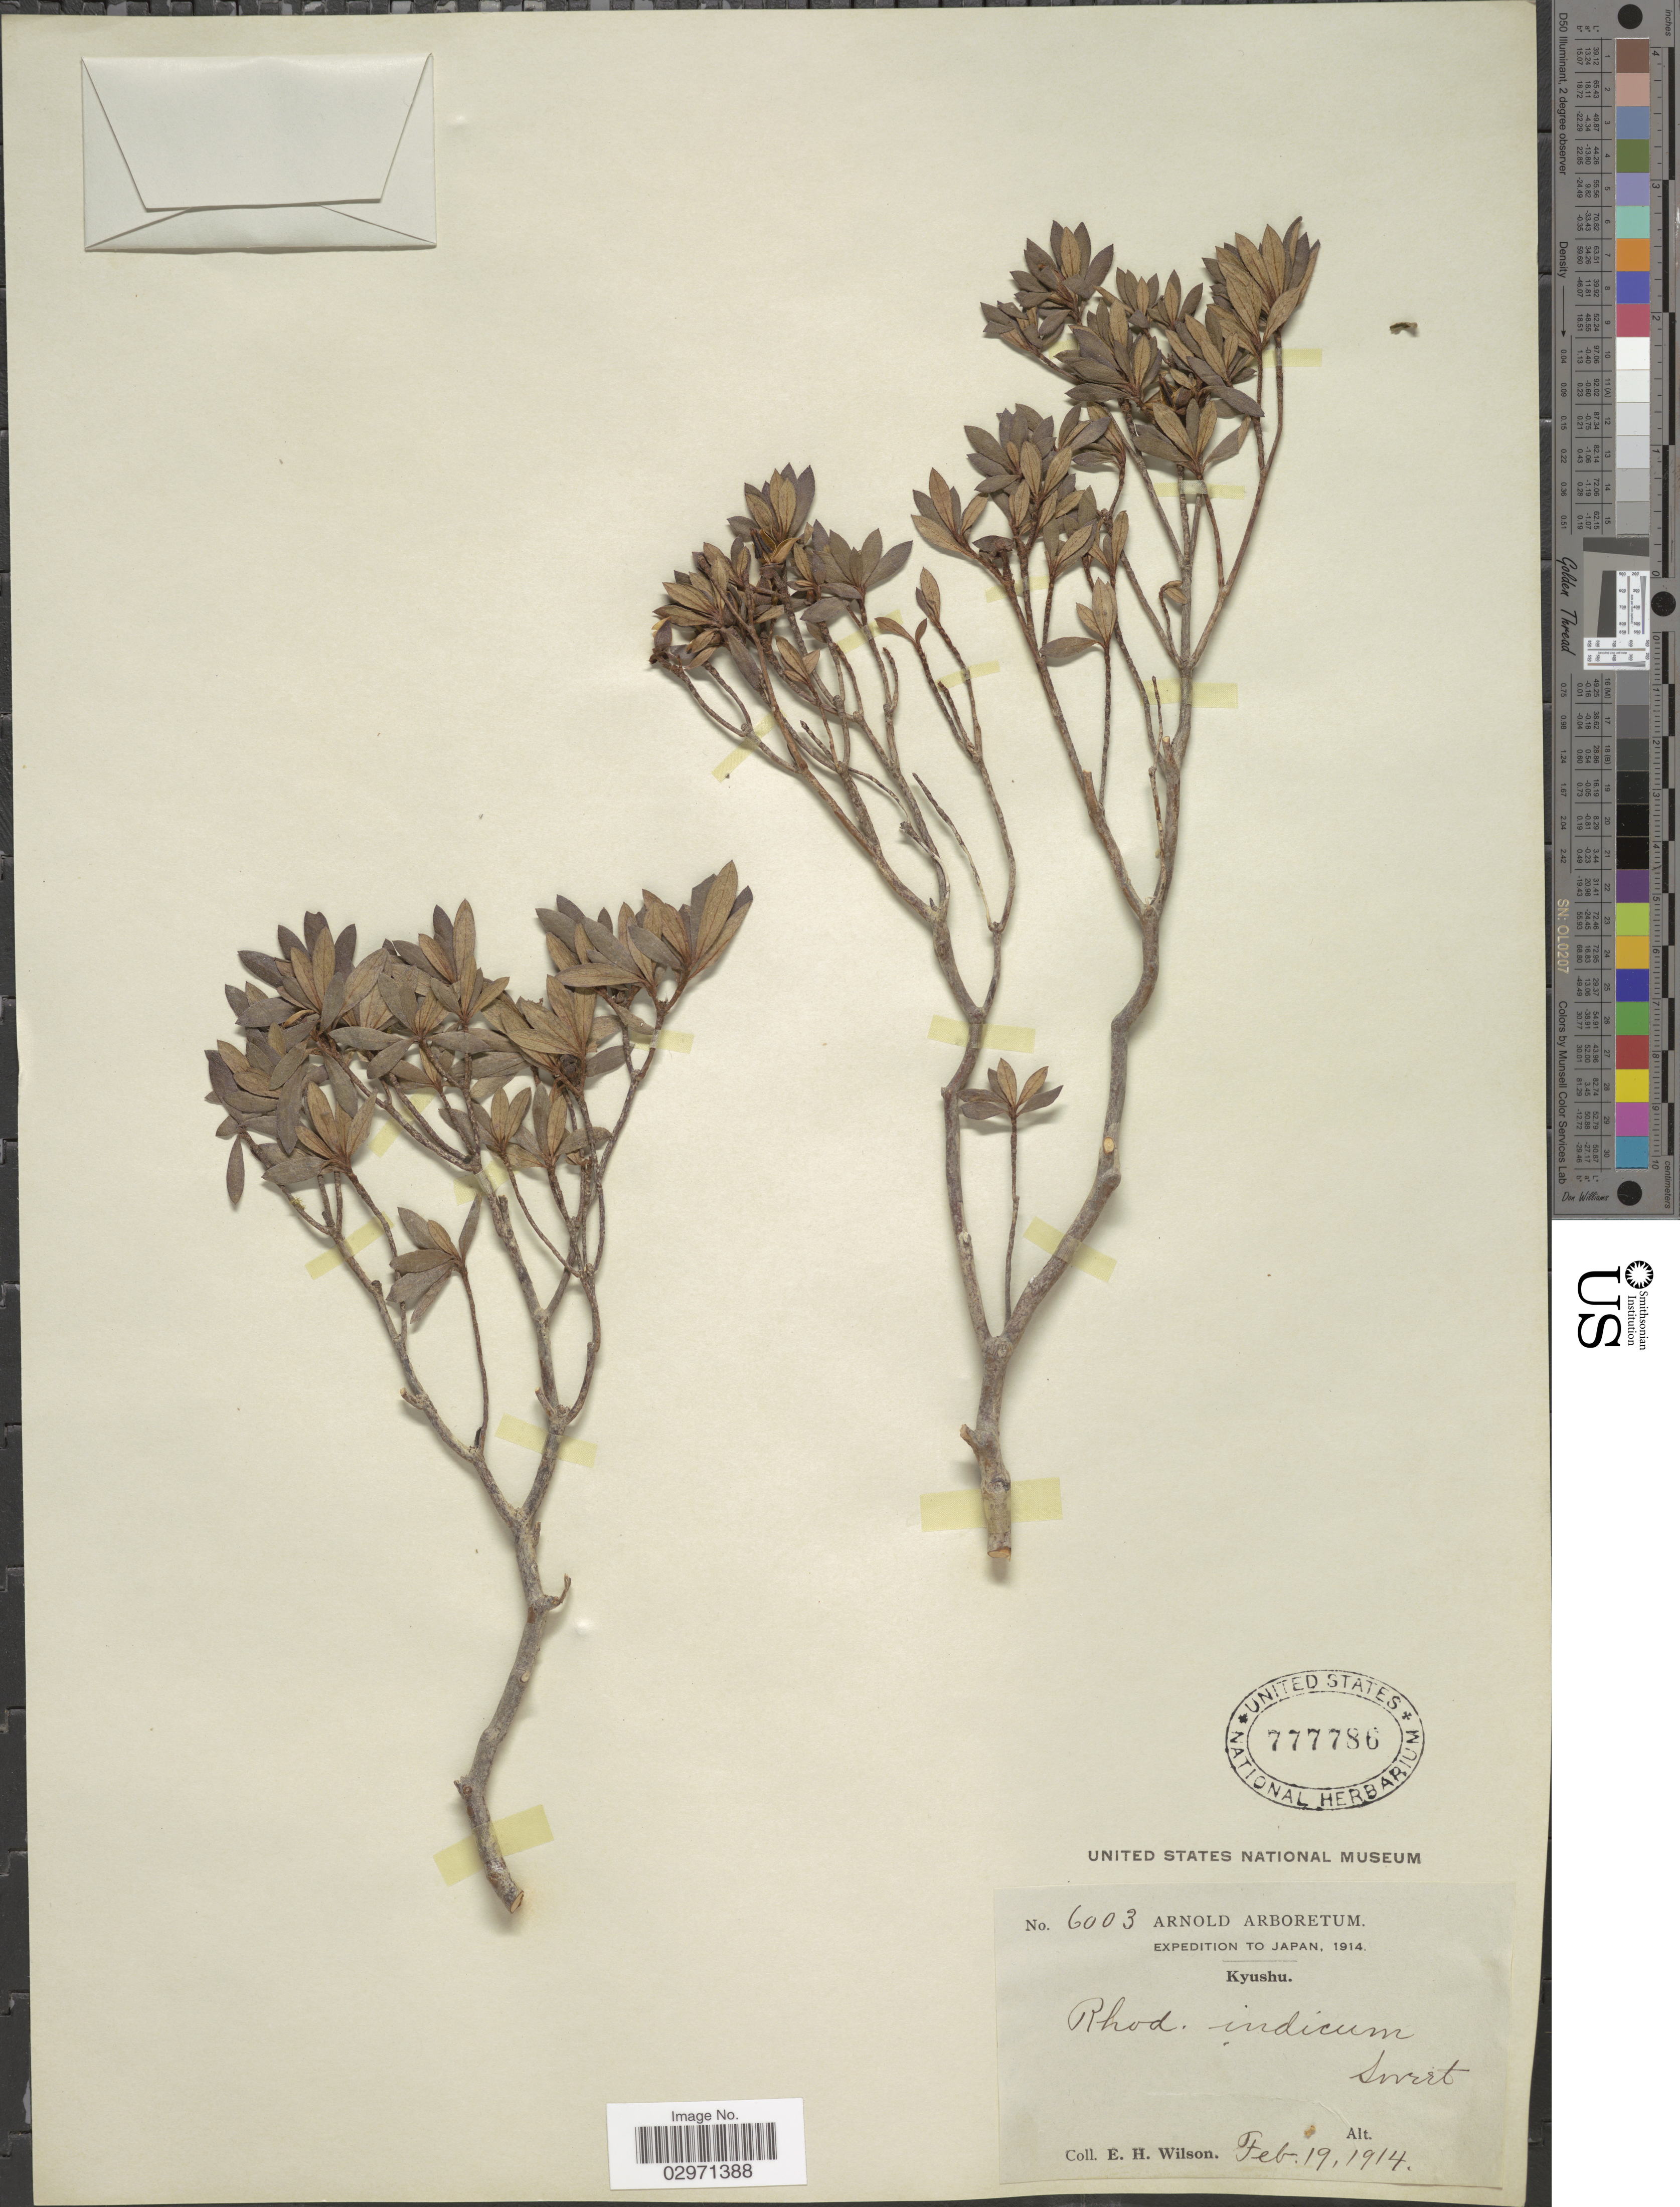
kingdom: Plantae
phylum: Tracheophyta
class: Magnoliopsida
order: Ericales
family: Ericaceae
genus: Rhododendron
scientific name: Rhododendron indicum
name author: (L.) Sweet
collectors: E. Wilson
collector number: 6003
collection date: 1914-02-19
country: Japan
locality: Kyushu.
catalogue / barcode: US 777786